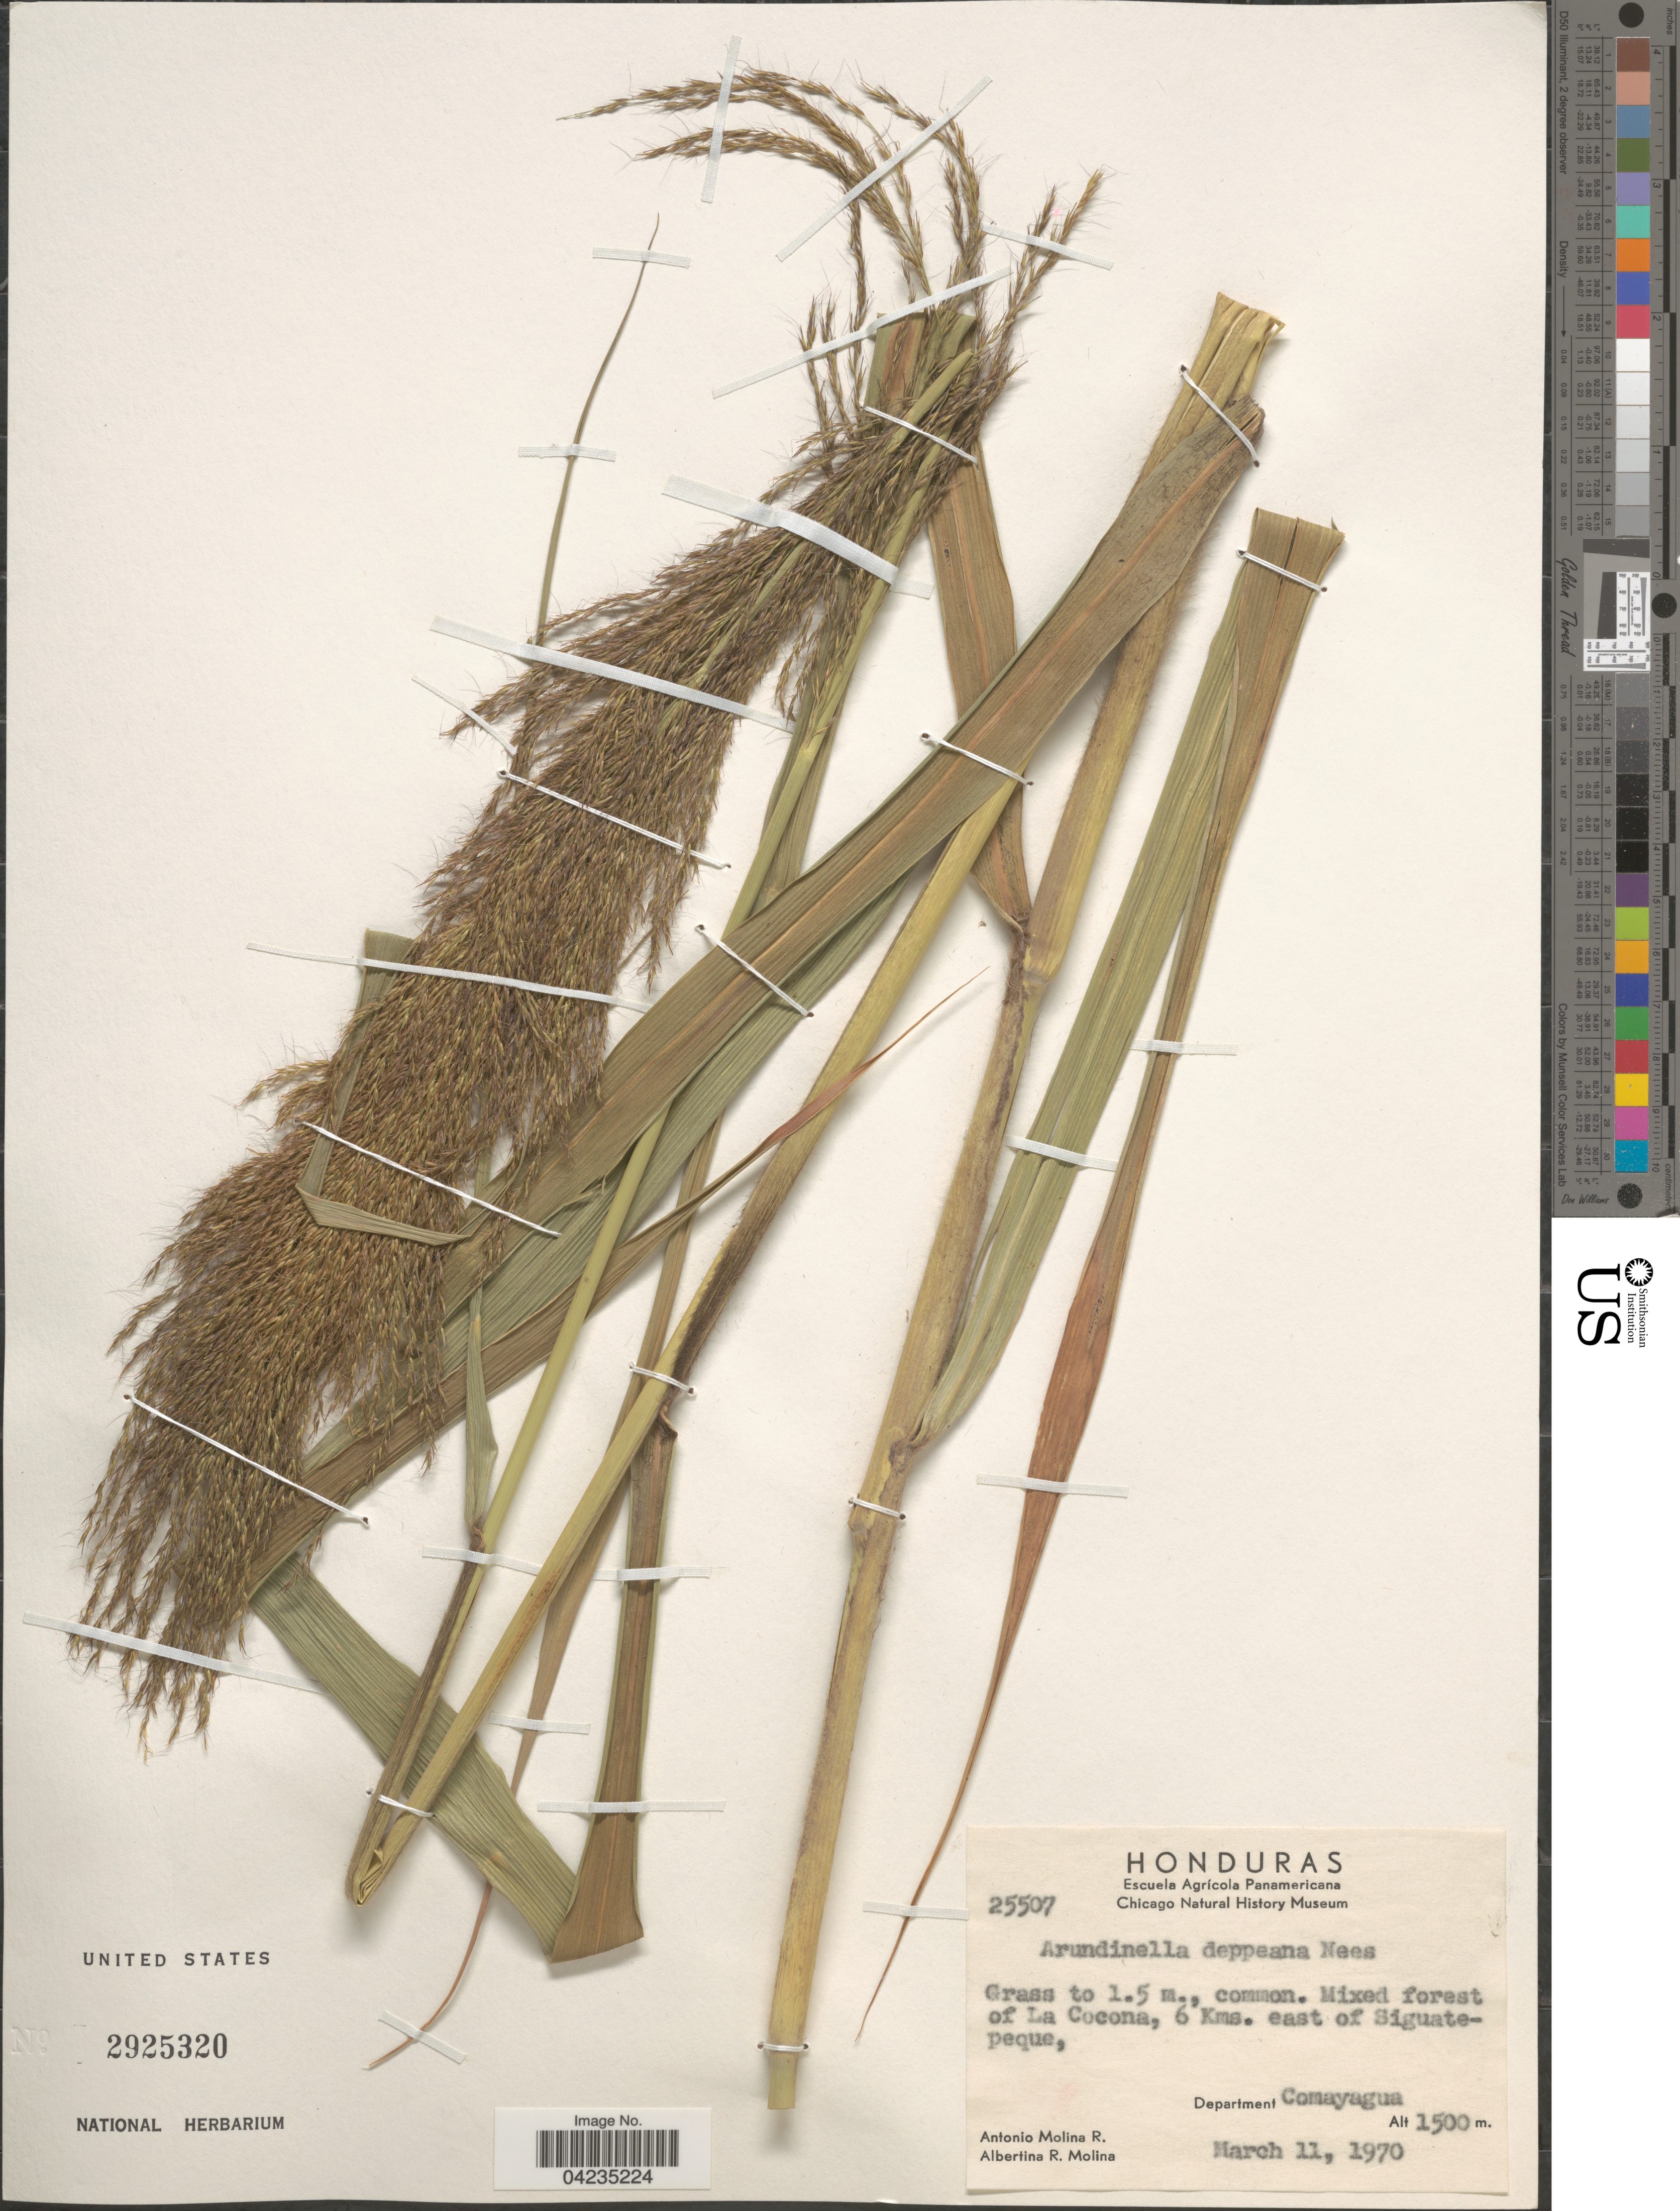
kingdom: Plantae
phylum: Tracheophyta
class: Liliopsida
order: Poales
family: Poaceae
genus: Arundinella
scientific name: Arundinella deppeana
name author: Nees ex Steud.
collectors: A. Molina R. & A. R. Molina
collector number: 25507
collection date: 1970-03-11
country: Honduras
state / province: Comayagua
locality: Mixed forest of La Cocona, 6 Kms. east of Siguatepeque, Department Comayagua.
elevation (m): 1500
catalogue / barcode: US 2925320